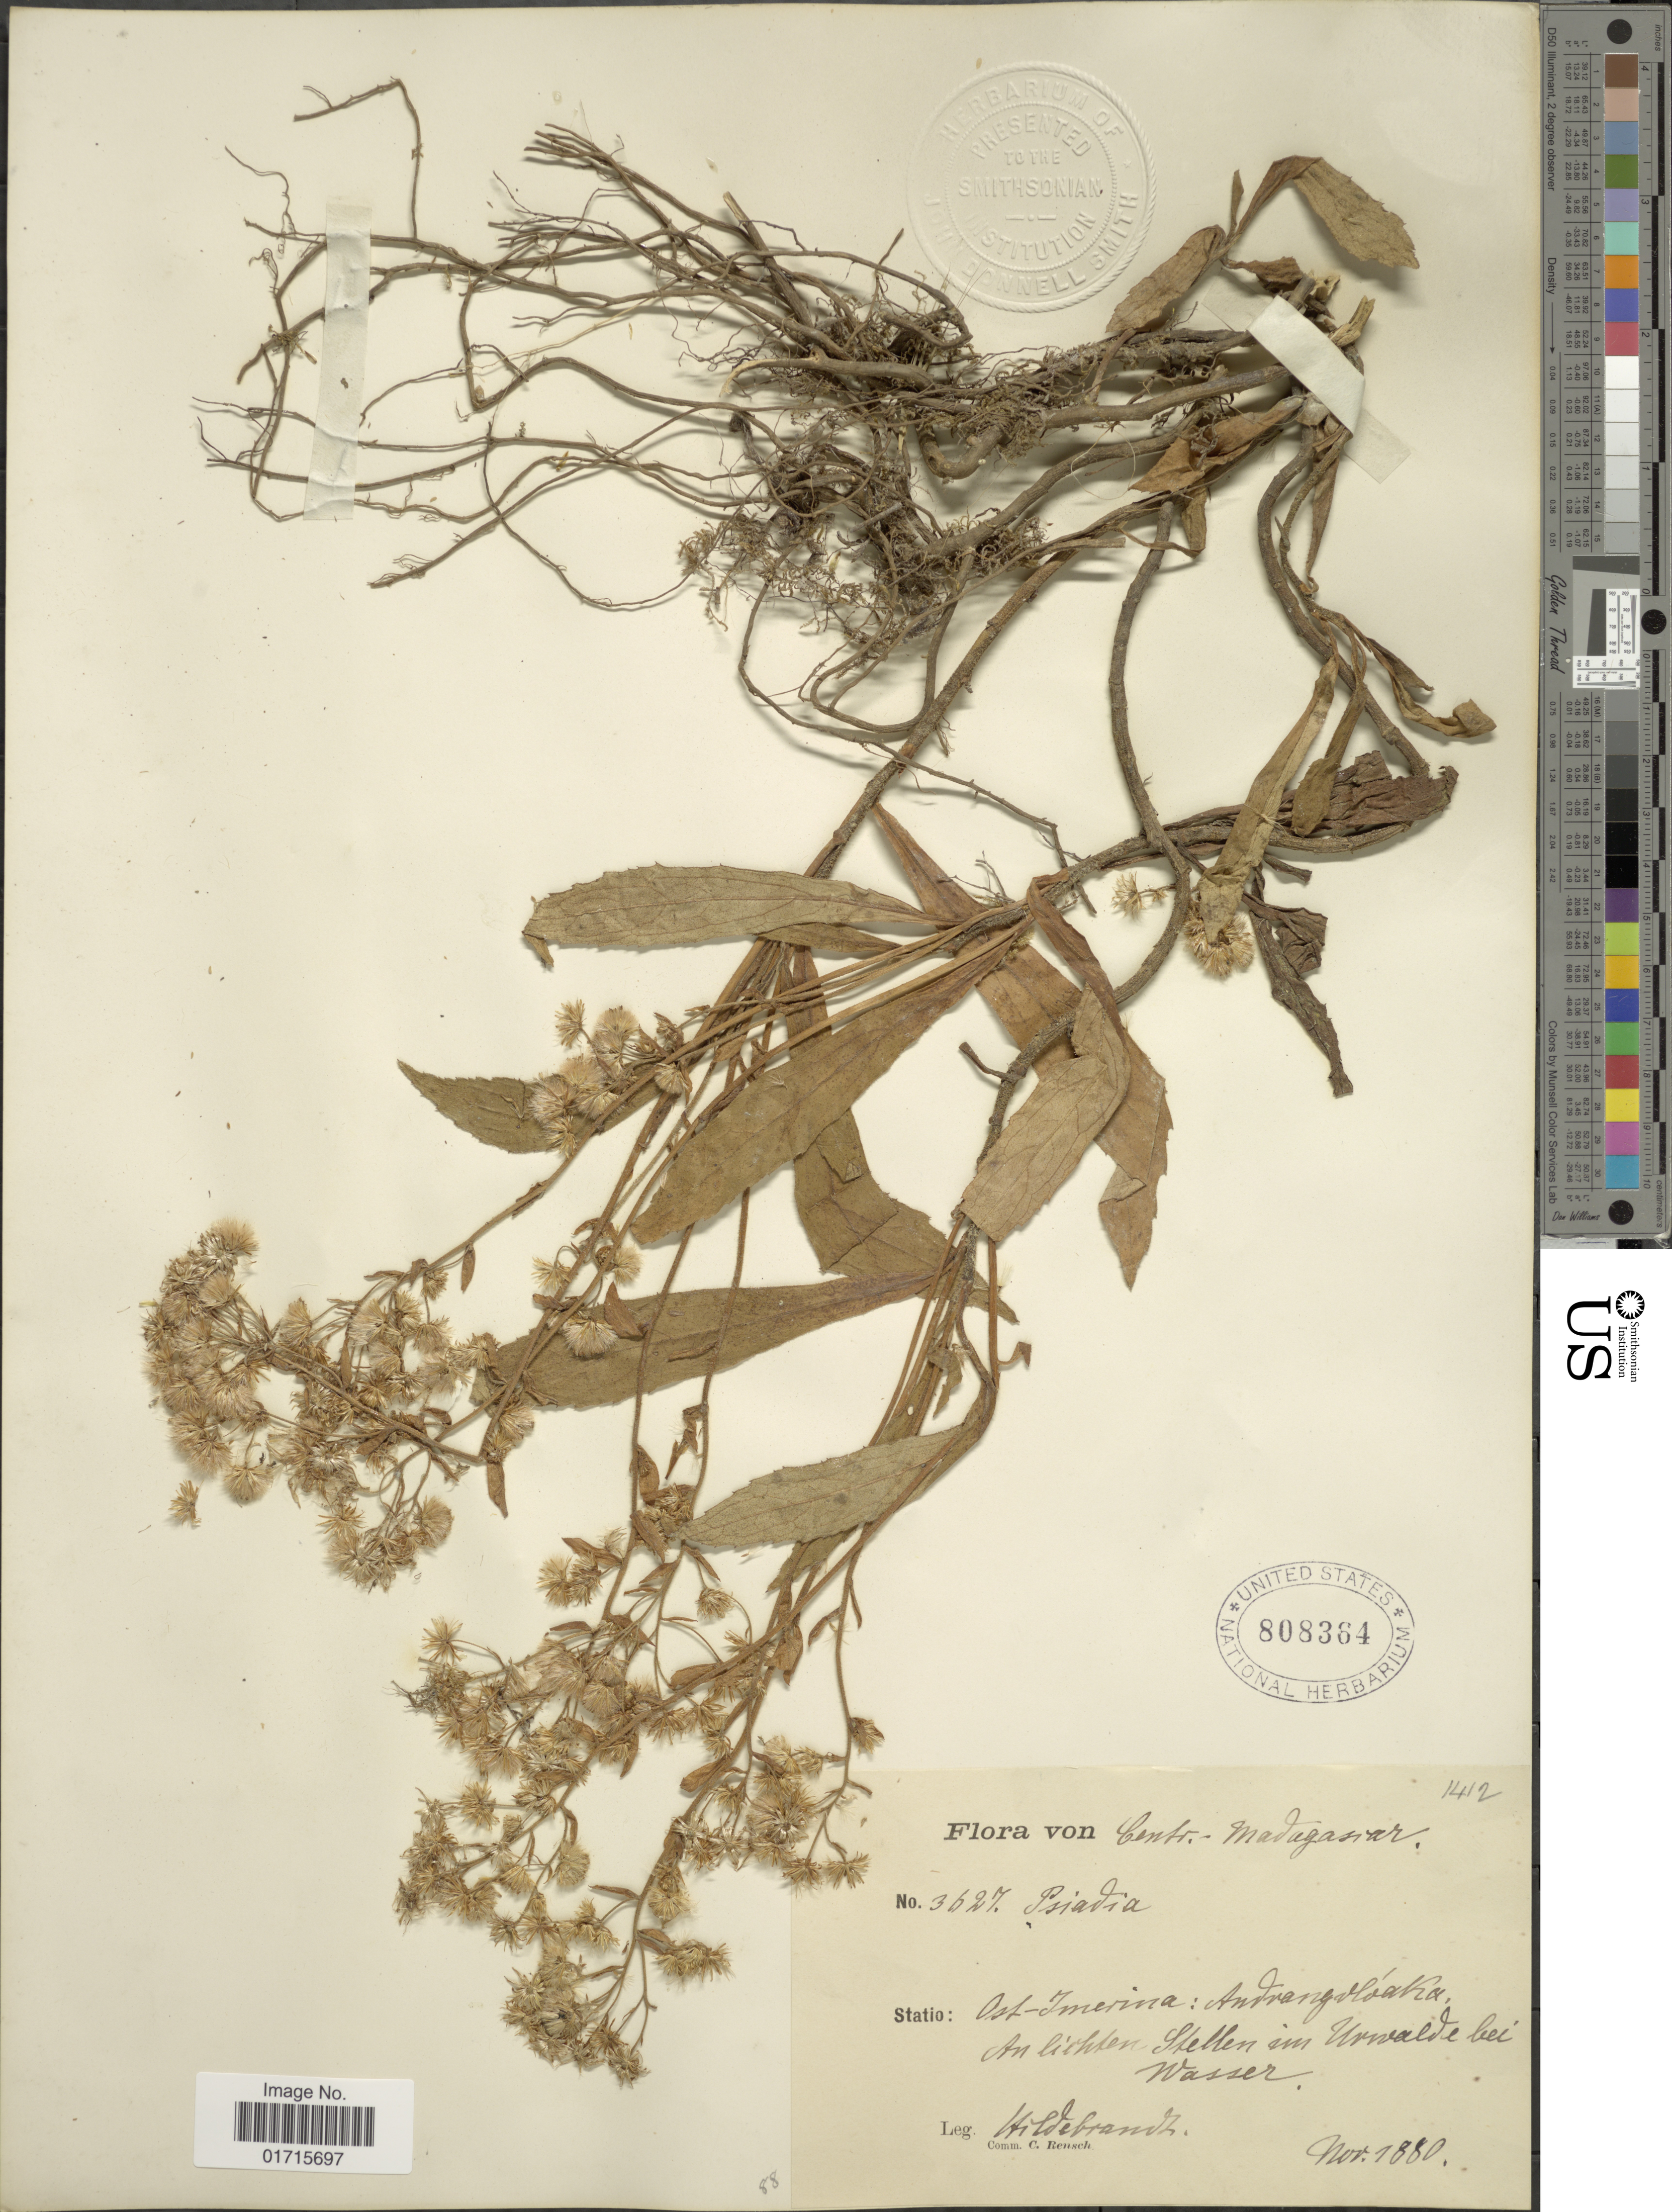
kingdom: Plantae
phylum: Tracheophyta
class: Magnoliopsida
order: Asterales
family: Asteraceae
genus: Psiadia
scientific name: Psiadia sp.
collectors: J. Hildebrandt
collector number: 3627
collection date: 1880-11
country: Madagascar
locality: Centr. Madagascar. Ost-Imerina: Andrangoloaka. An lichten Stellen im Urwalde bei Wasser.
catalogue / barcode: US 808364